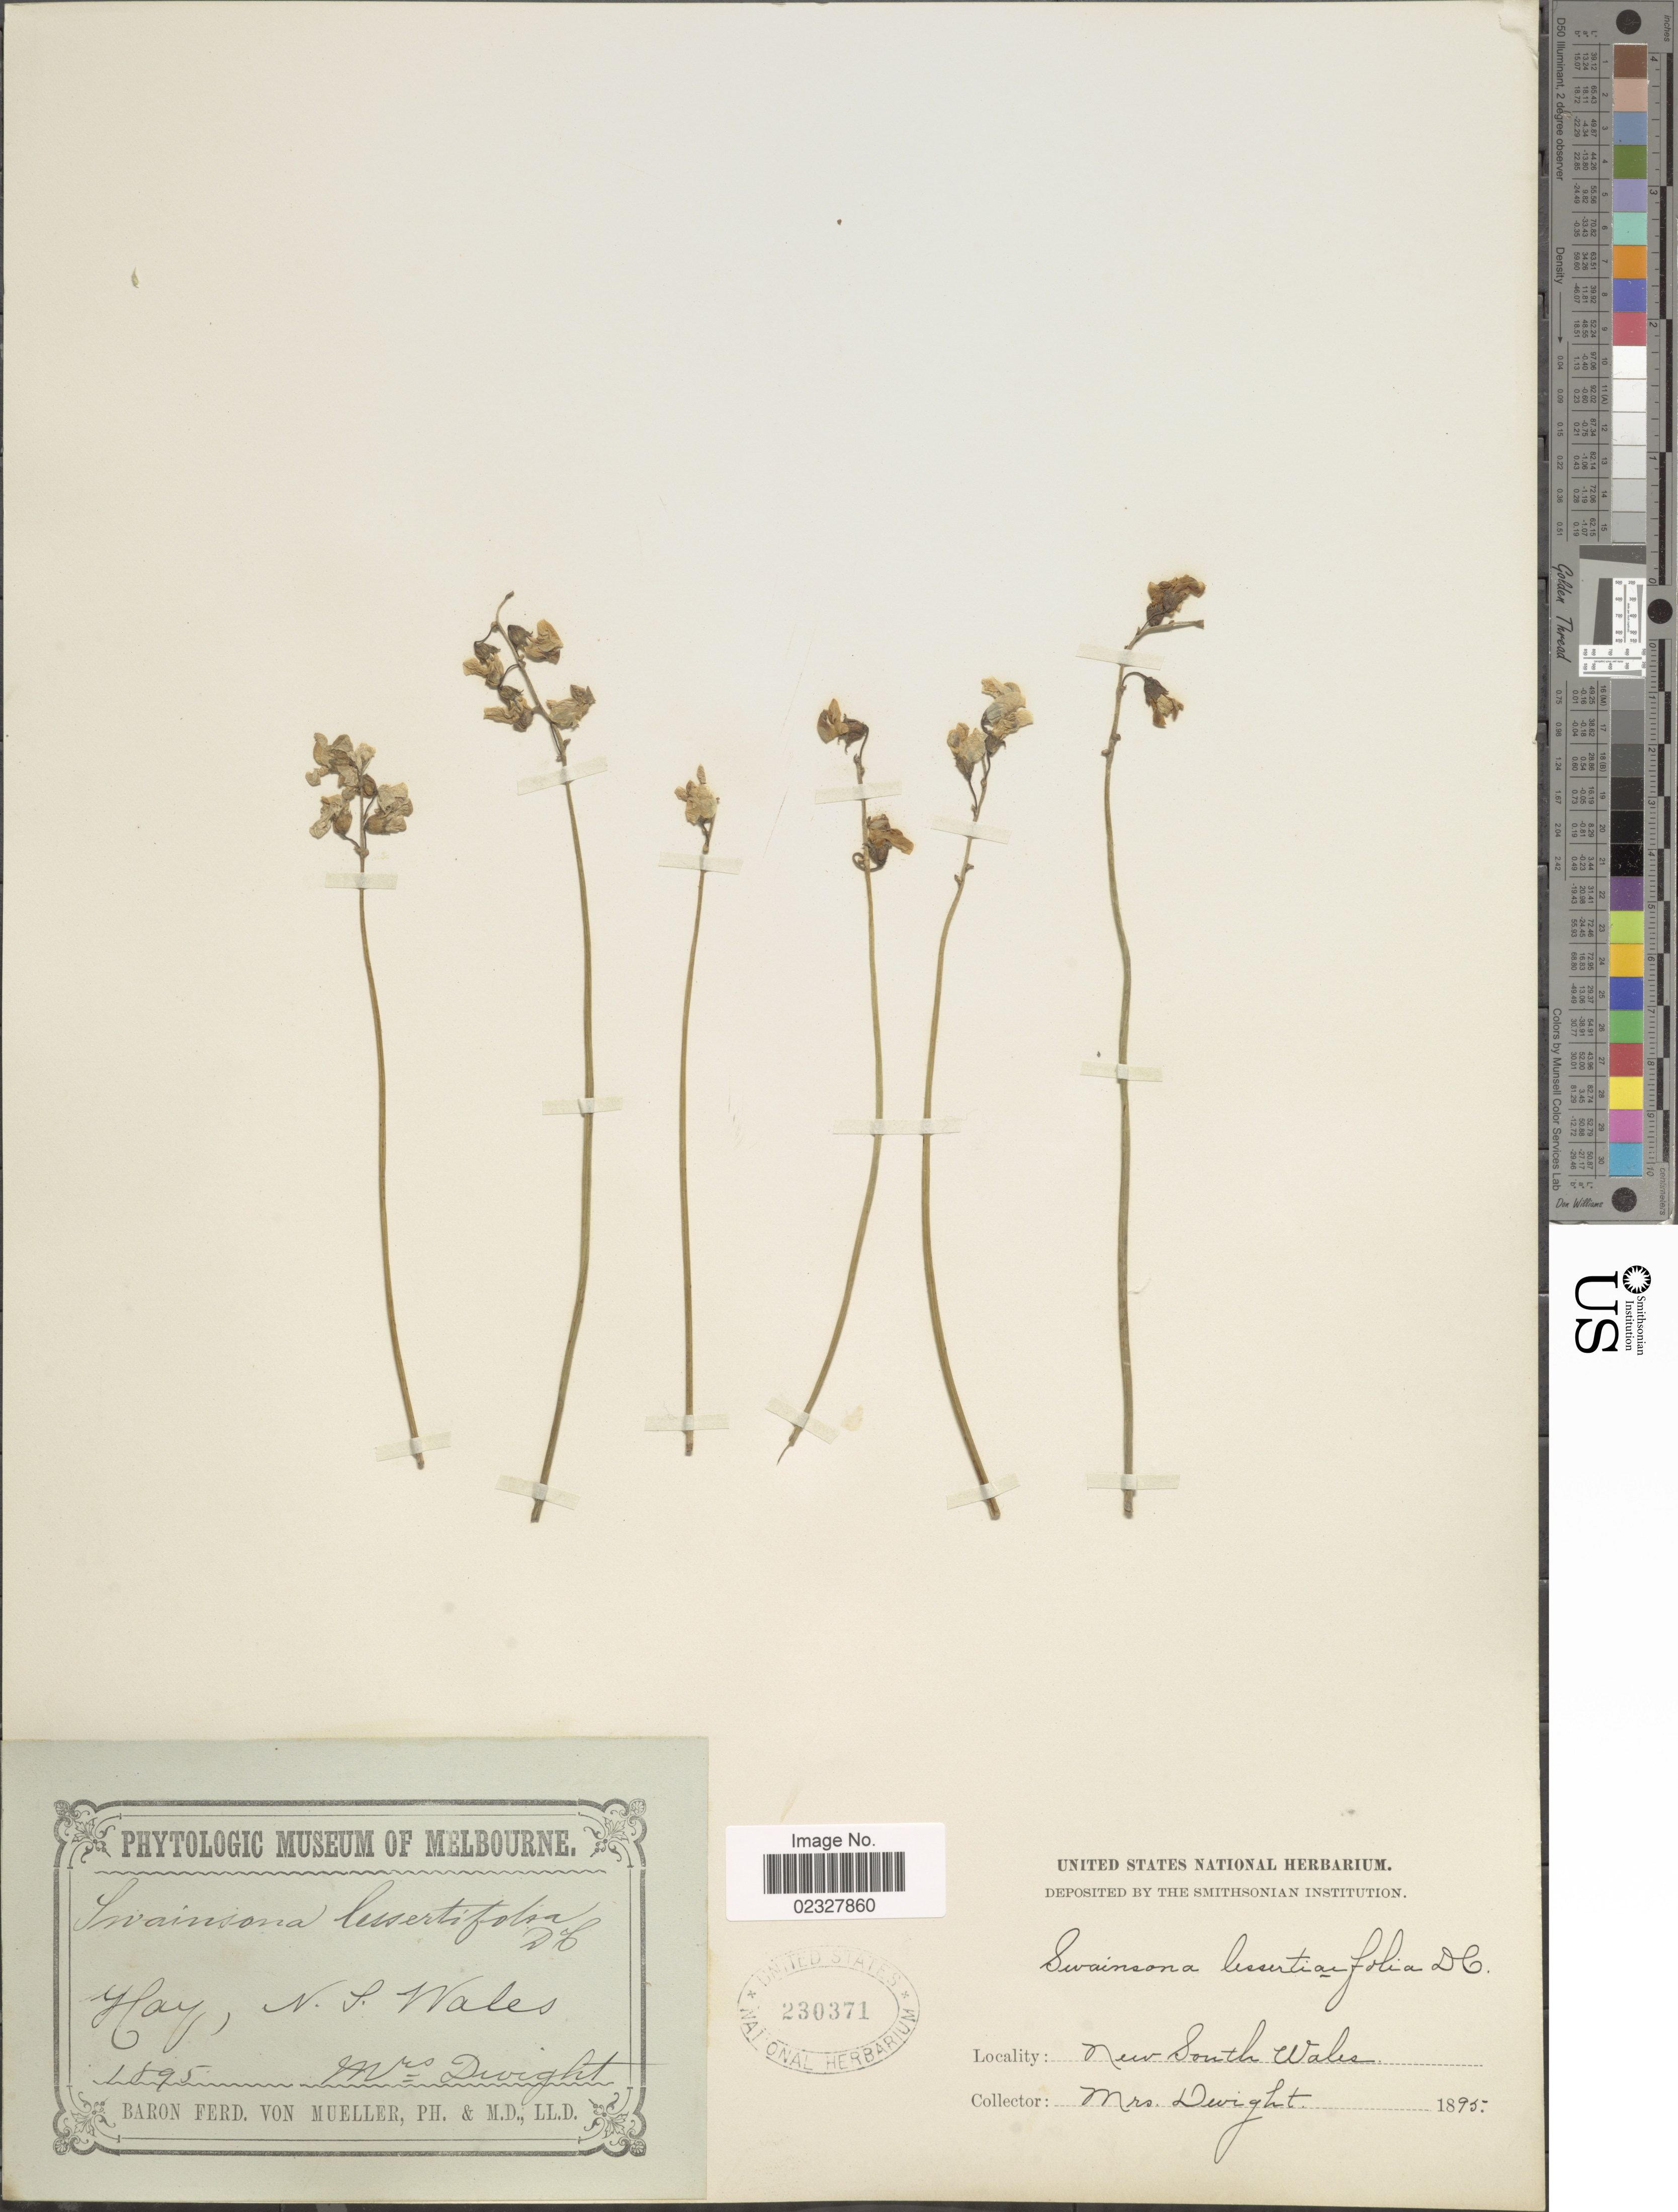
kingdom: Plantae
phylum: Tracheophyta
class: Magnoliopsida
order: Fabales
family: Fabaceae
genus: Swainsona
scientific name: Swainsona lessertiifolia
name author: DC.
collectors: Dwight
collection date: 1895-05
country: Australia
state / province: New South Wales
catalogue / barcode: US 230371